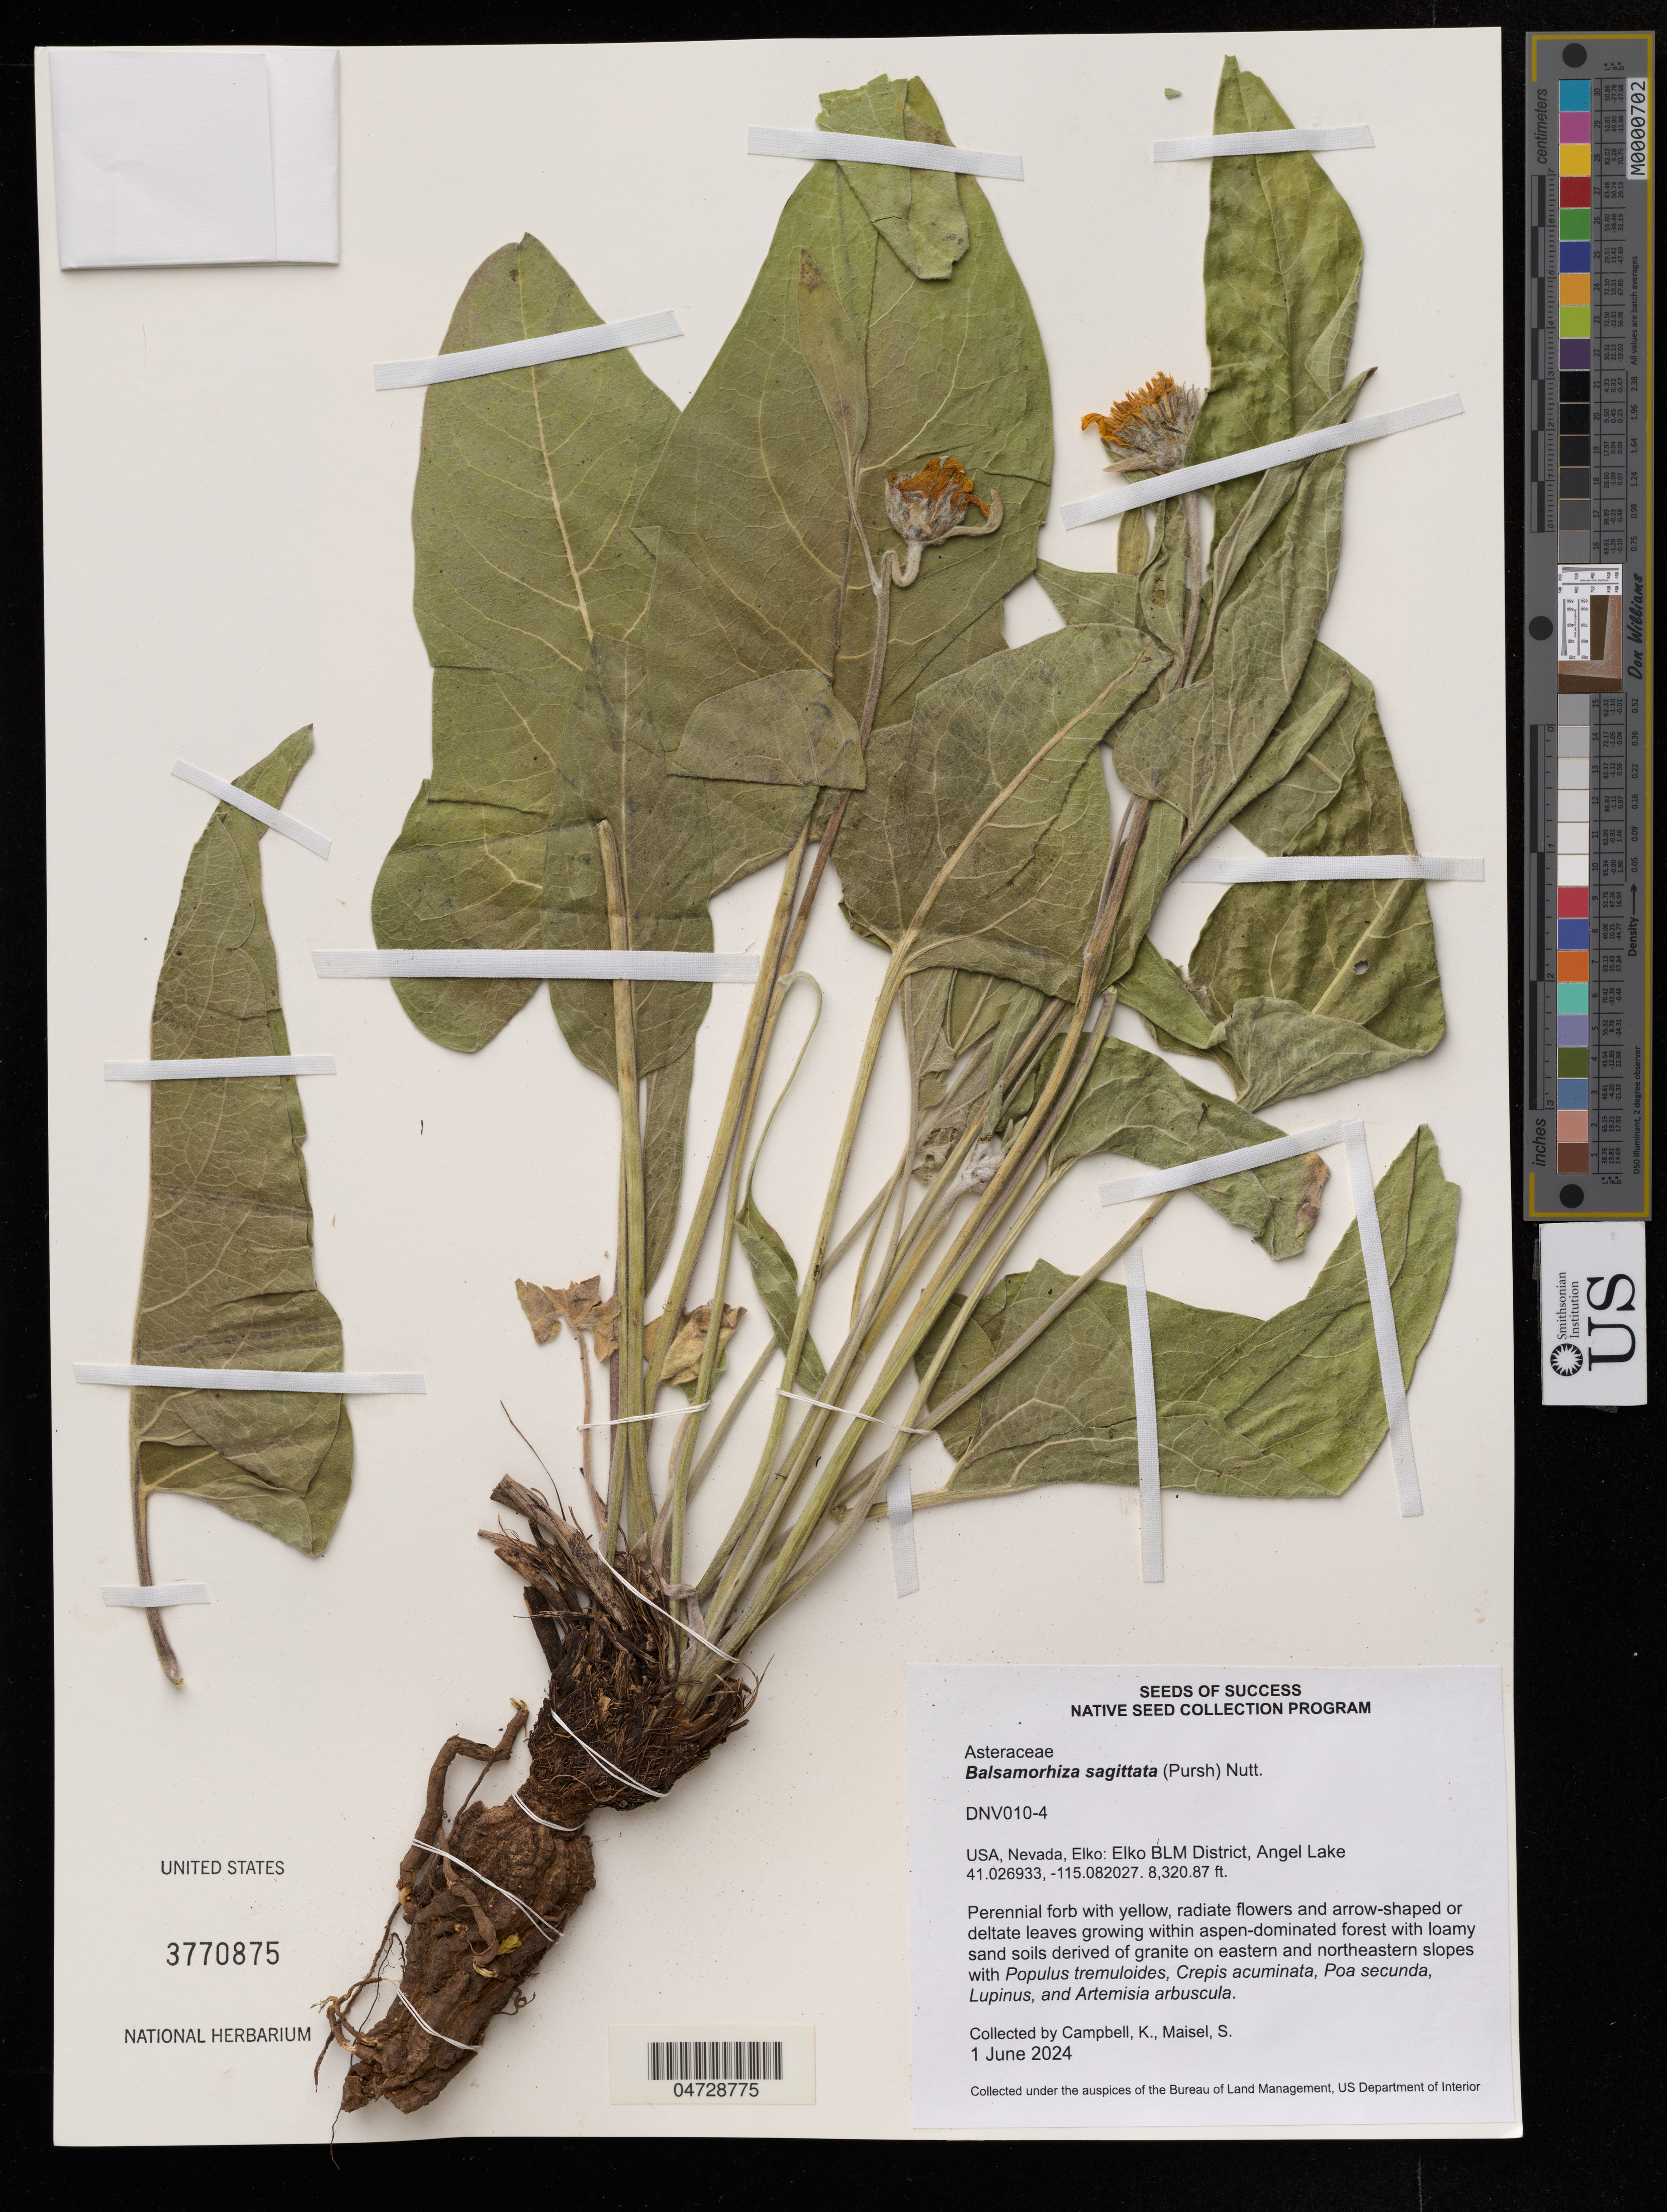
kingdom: Plantae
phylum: Tracheophyta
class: Magnoliopsida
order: Asterales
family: Asteraceae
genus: Balsamorhiza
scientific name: Balsamorhiza sagittata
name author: (Pursh) Nutt.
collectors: K. Campbell & S. Maisel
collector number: DNV010-4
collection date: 2024-06-01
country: United States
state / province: Nevada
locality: Elko: Elko BLM District, Angel Lake.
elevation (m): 2536.2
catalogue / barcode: US 3770875